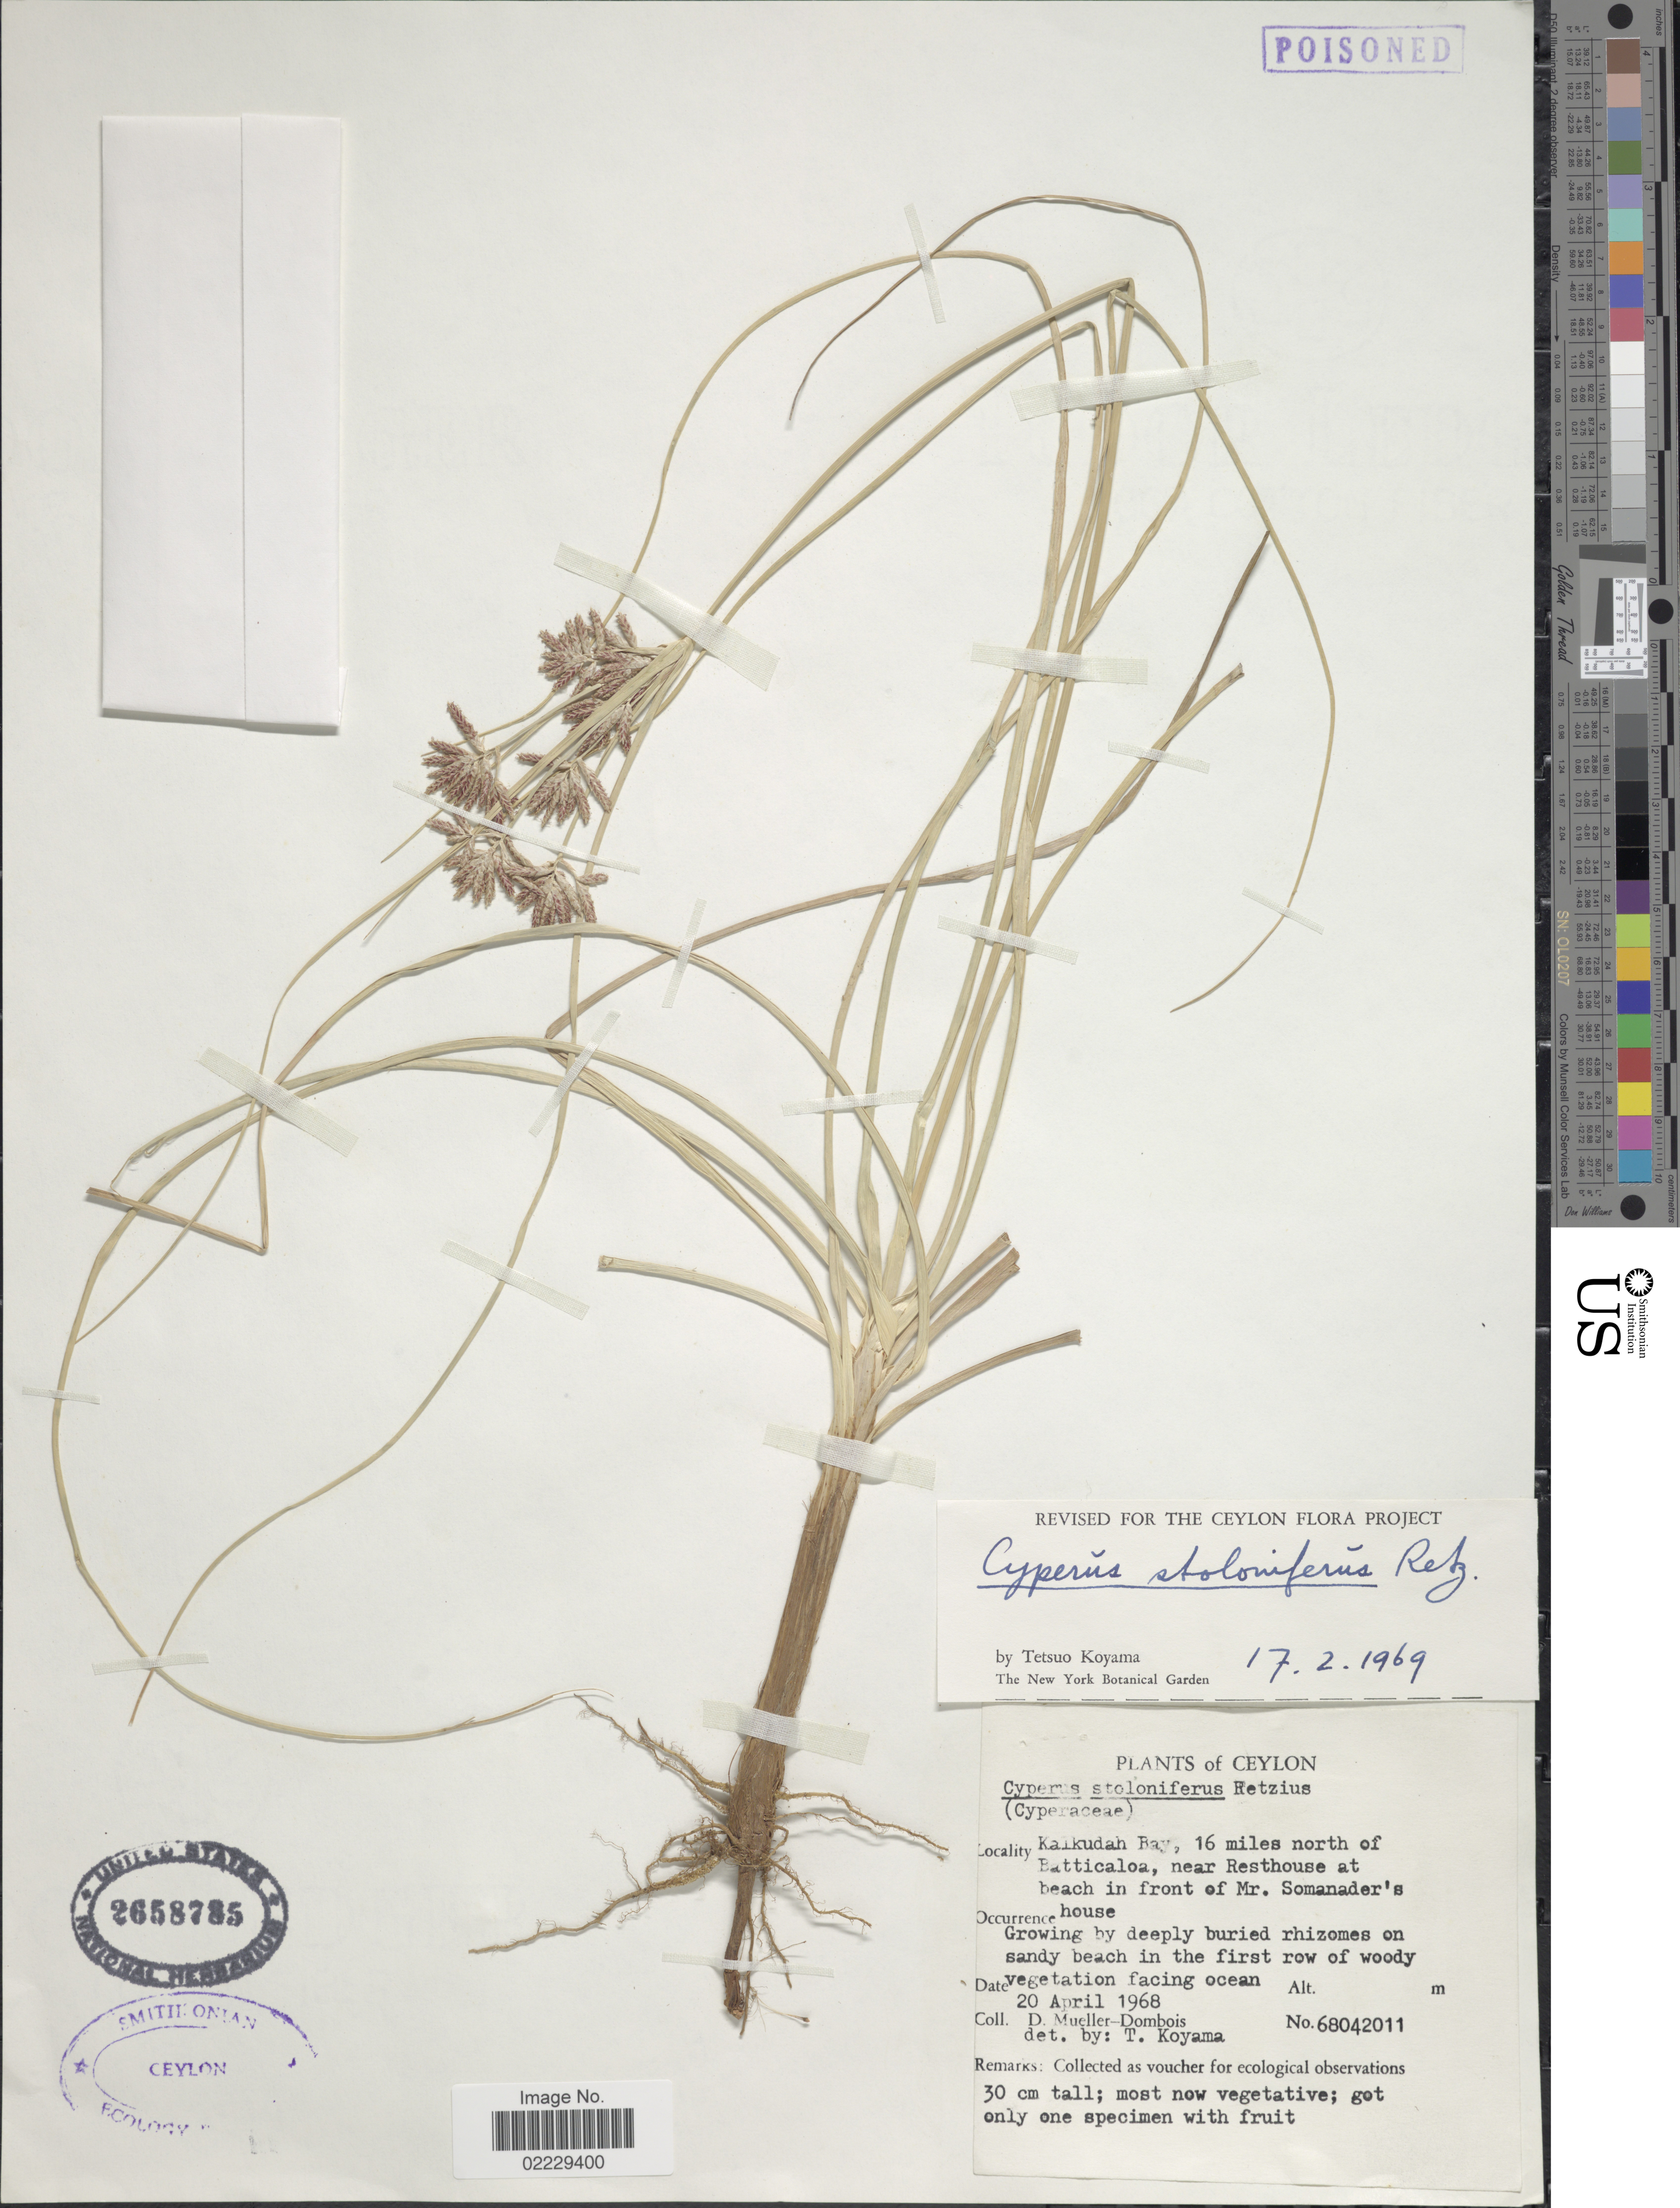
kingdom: Plantae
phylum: Tracheophyta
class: Liliopsida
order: Poales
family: Cyperaceae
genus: Cyperus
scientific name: Cyperus stoloniferus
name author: Retz.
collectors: D. Mueller-Dombois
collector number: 68042011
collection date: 1968-04-20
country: Sri Lanka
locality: Ceylon, Kalkudah Bay, 16 miles north of Batticaloa, near Resthouse at beach in front of Mr. Somanander's house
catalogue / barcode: US 2658785